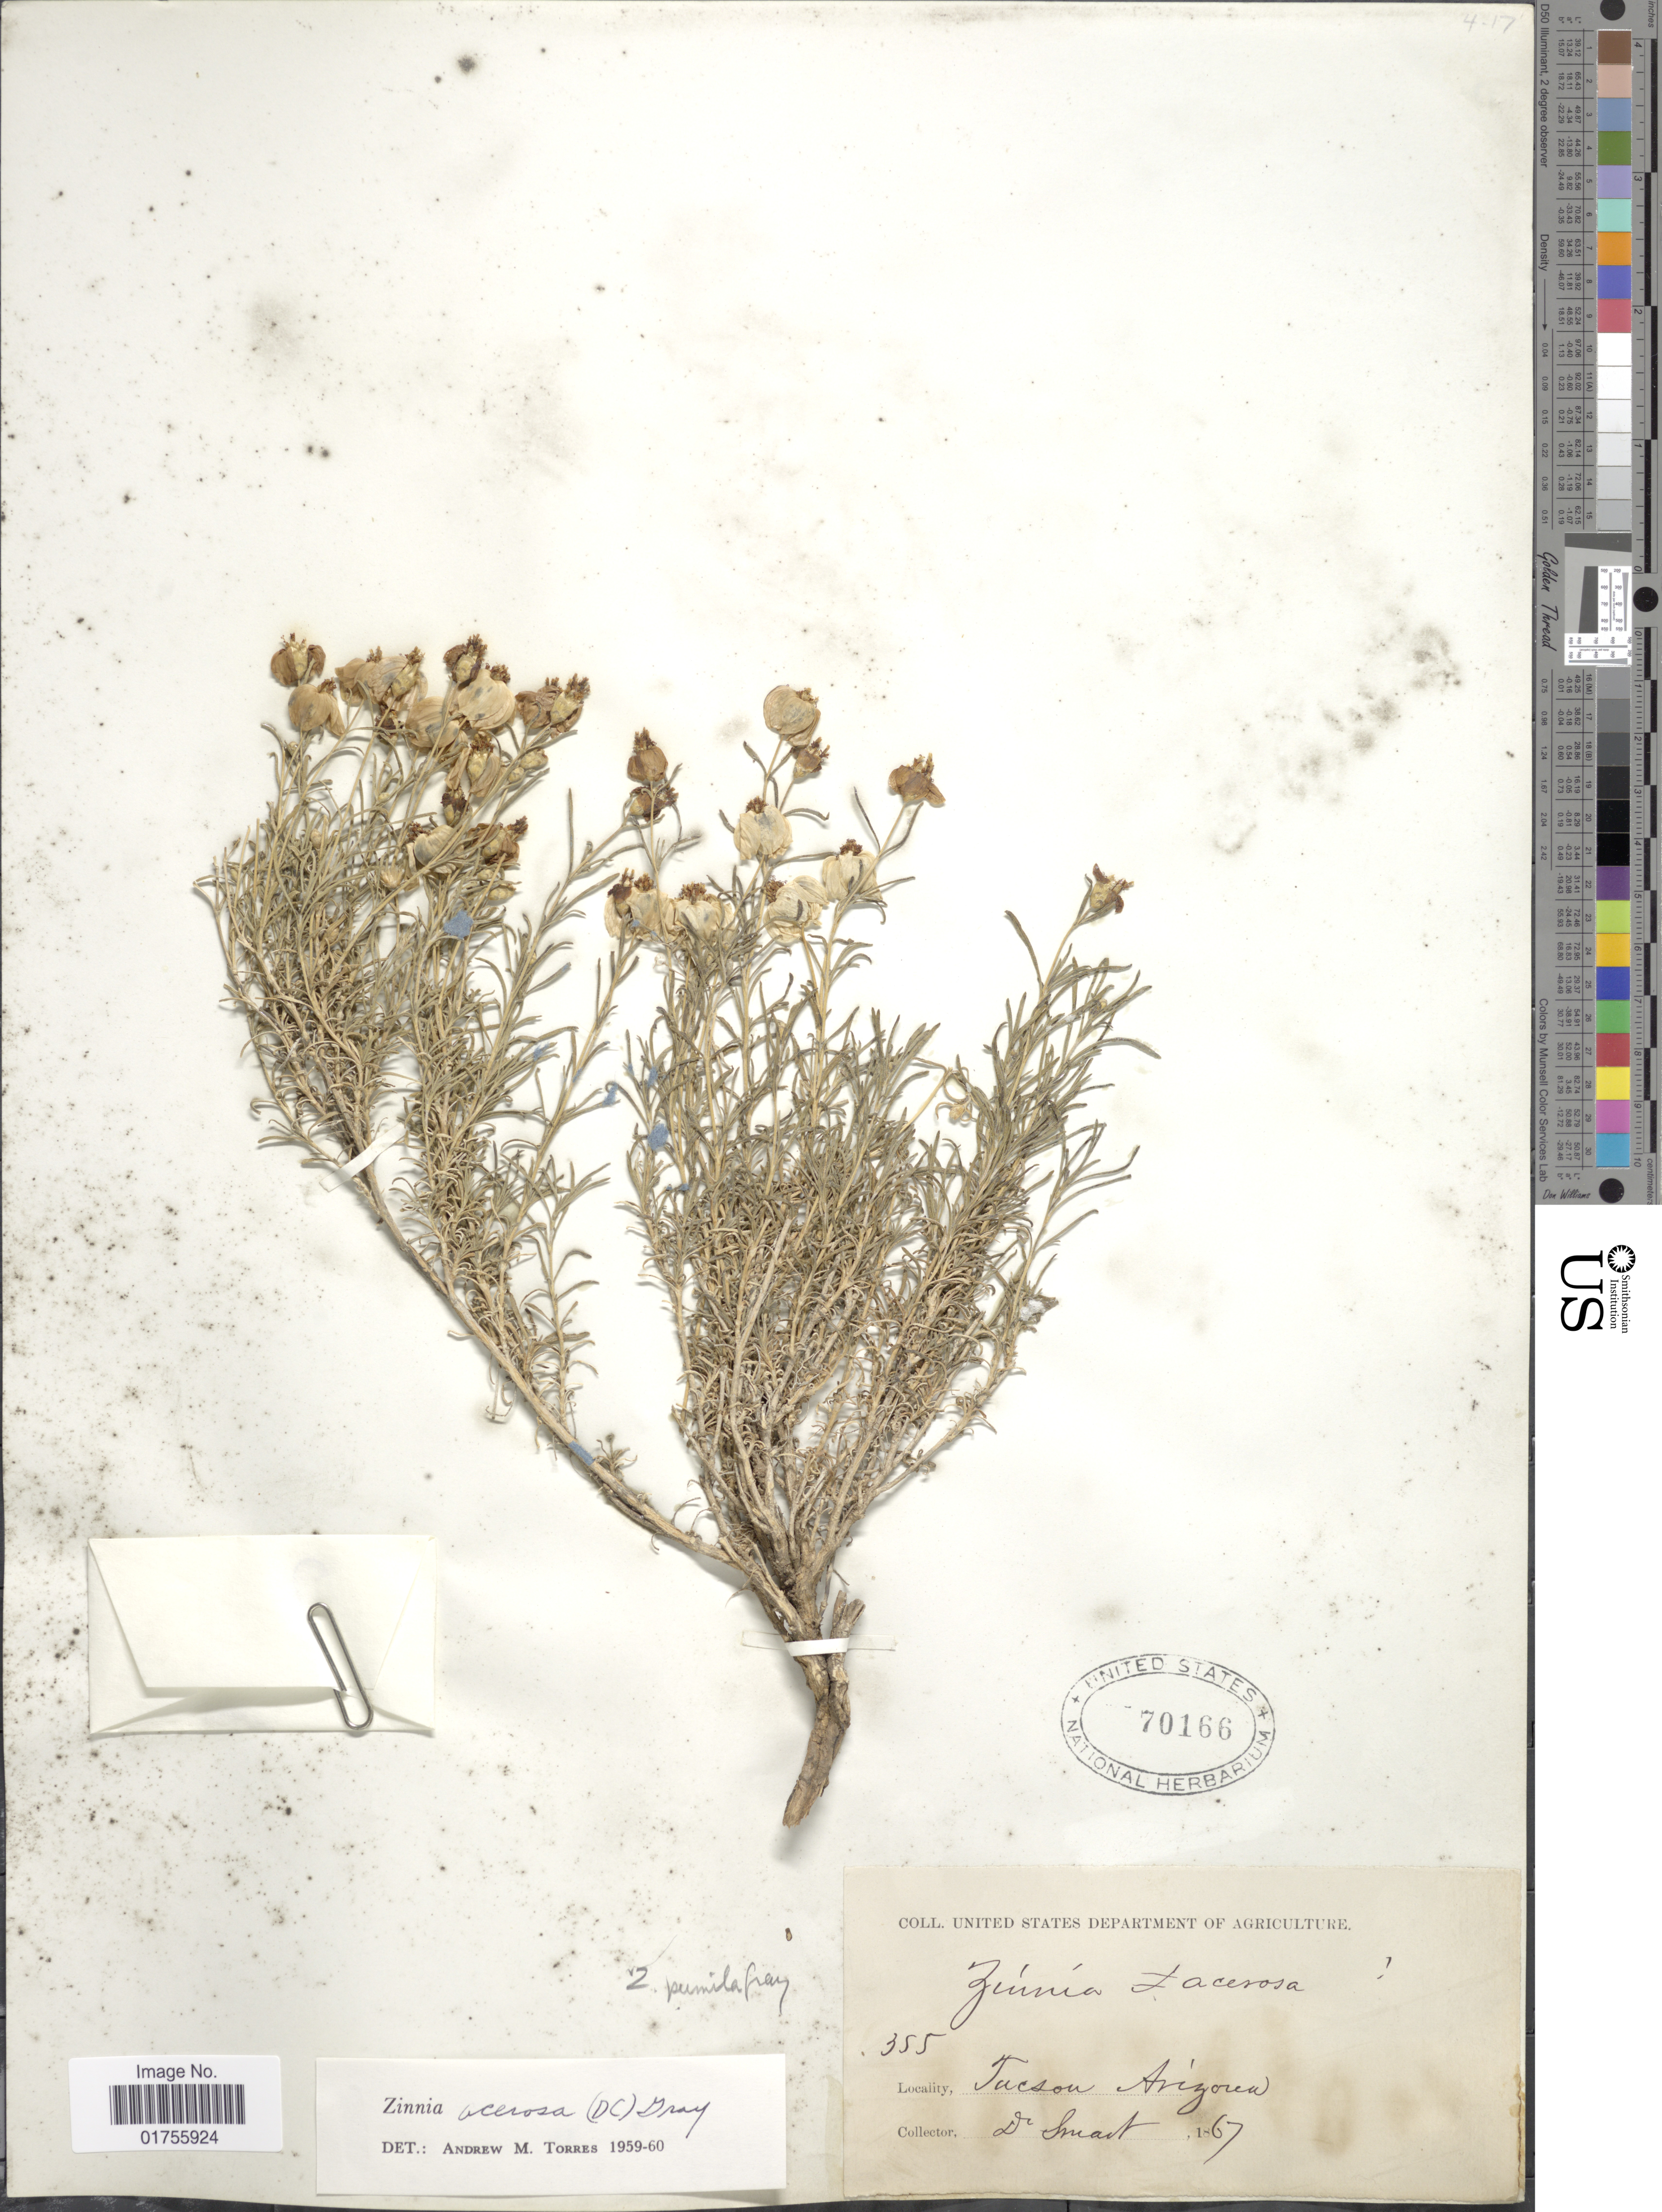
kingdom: Plantae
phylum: Tracheophyta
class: Magnoliopsida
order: Asterales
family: Asteraceae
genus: Zinnia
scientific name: Zinnia acerosa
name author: (DC.) A. Gray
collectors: -. Smart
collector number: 355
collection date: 1867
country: United States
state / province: Arizona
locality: Tucson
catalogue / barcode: US 70166